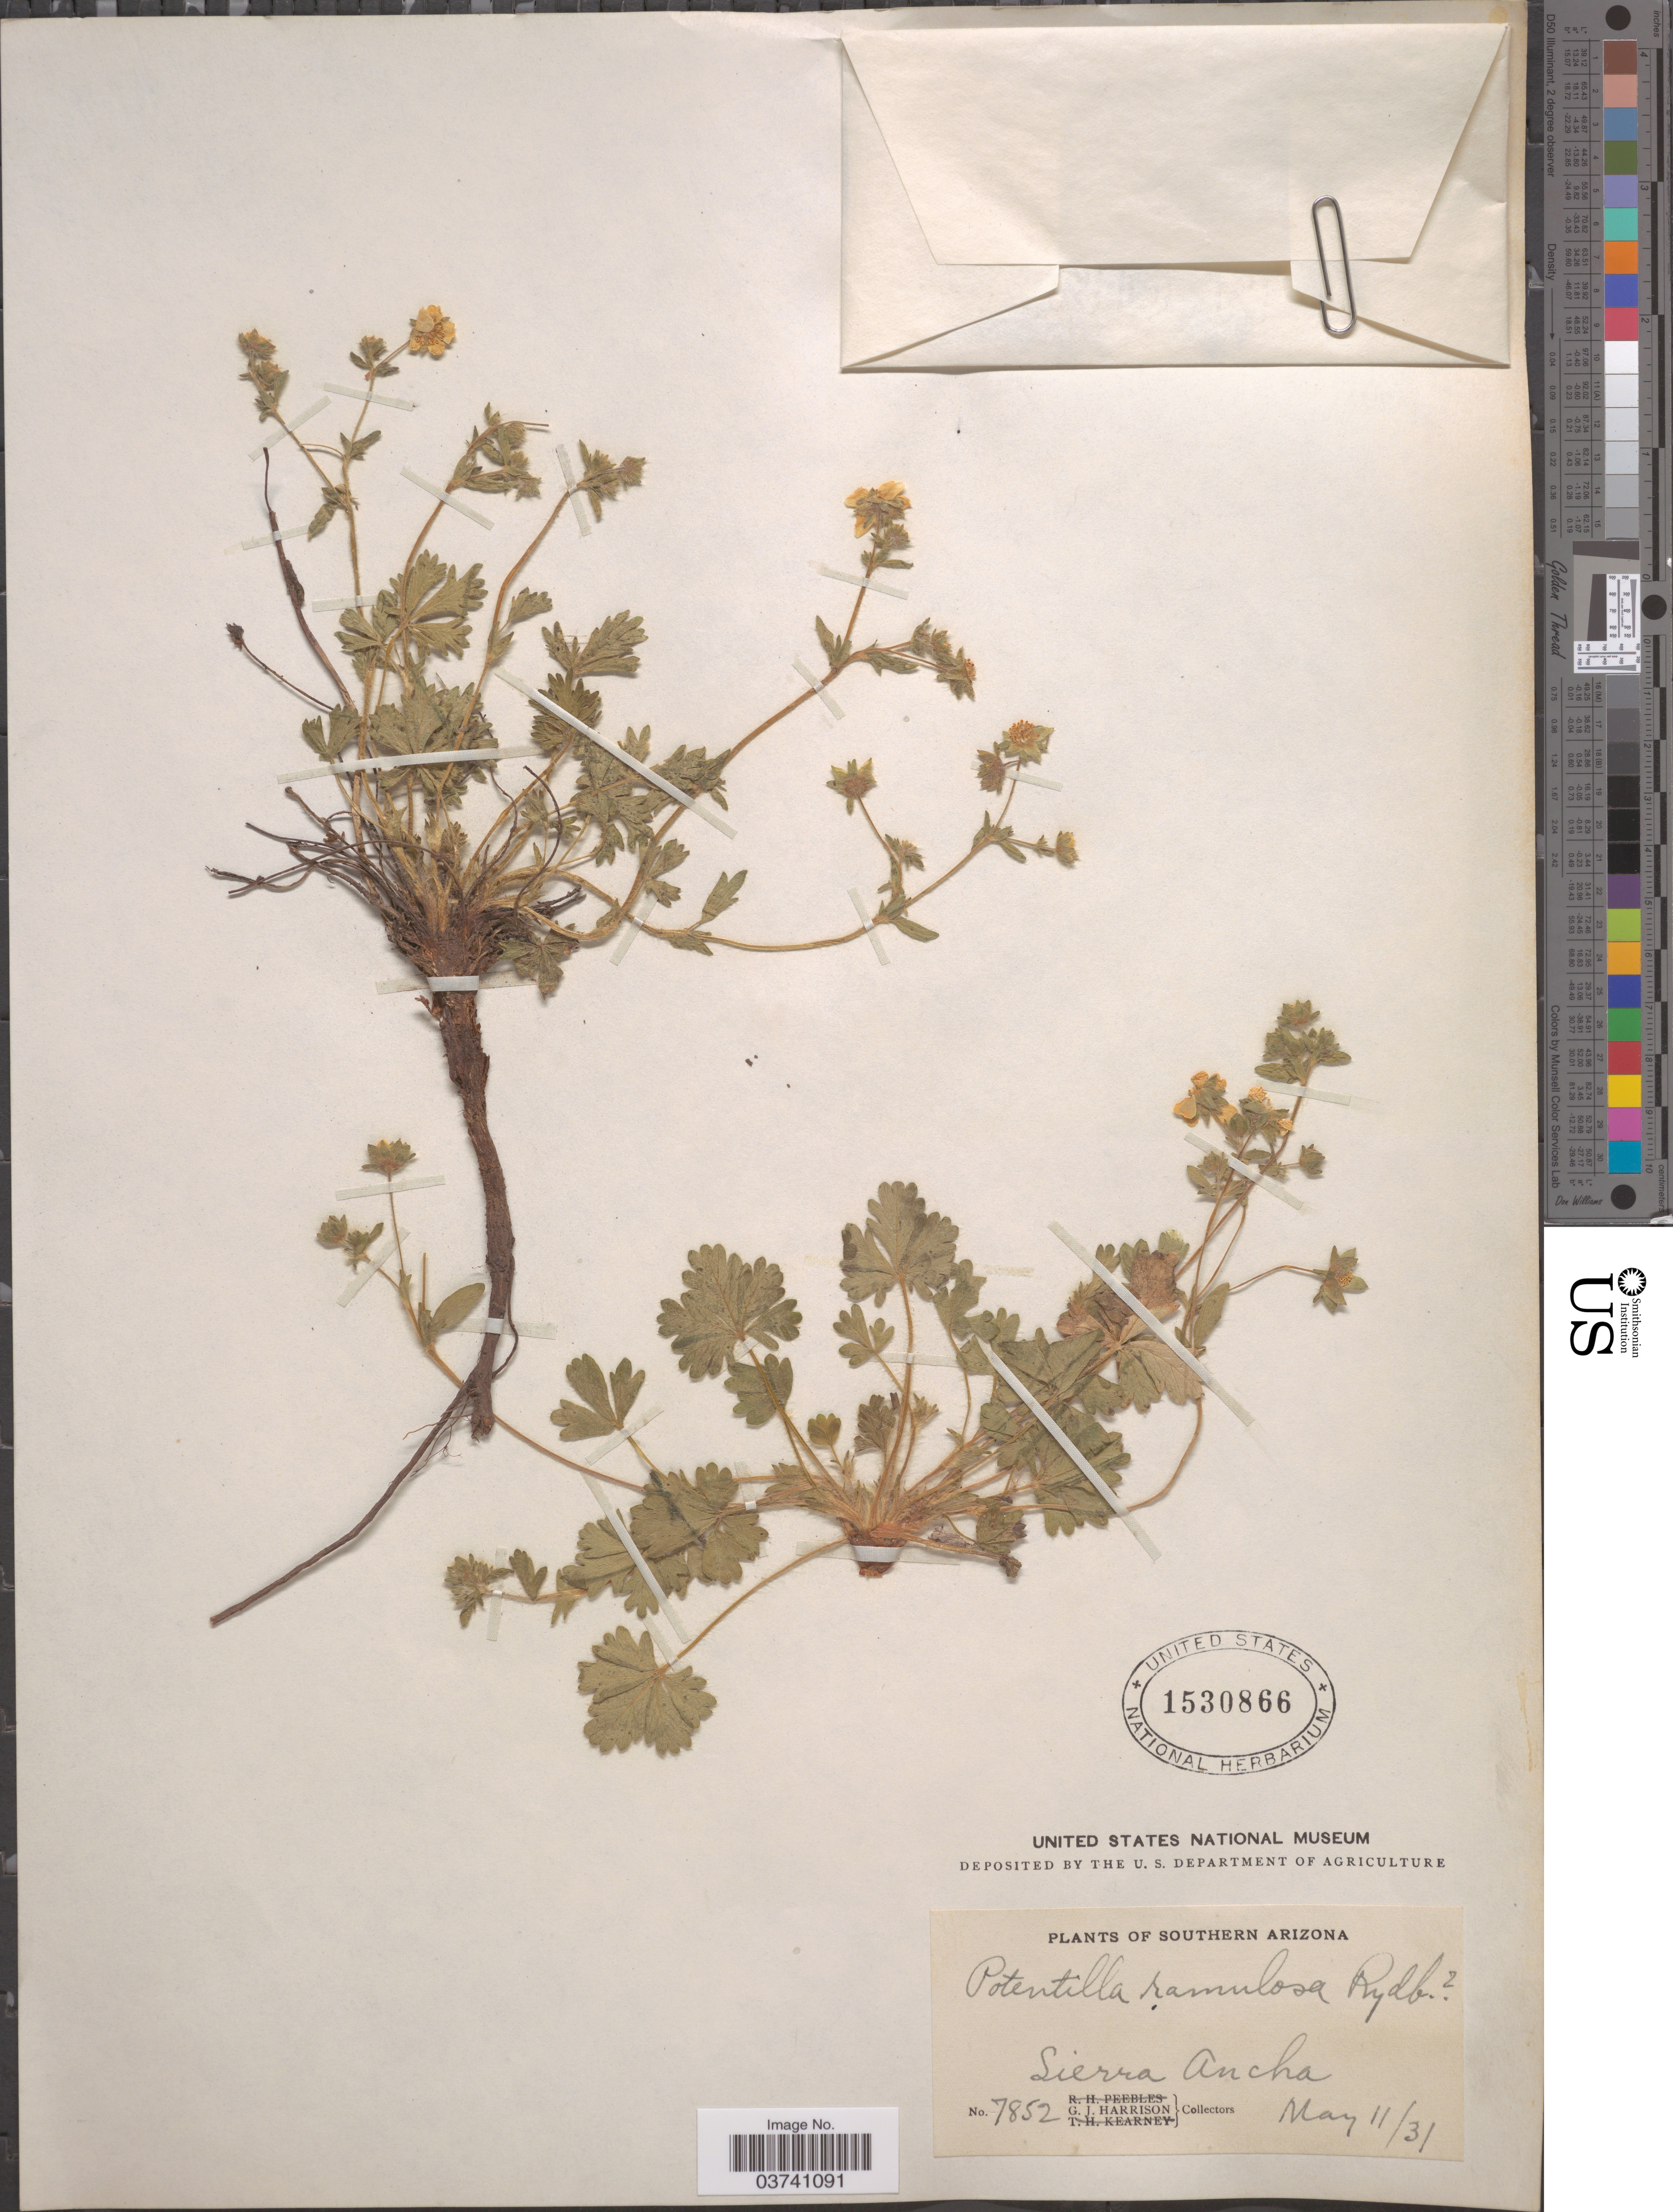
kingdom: Plantae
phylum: Tracheophyta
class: Magnoliopsida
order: Rosales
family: Rosaceae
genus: Potentilla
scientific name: Potentilla ramulosa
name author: Rydb.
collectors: G. J. Harrison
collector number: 7852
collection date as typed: Transcribed d/m/y: 11/5/31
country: United States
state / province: Arizona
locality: Southern Arizona. Sierra Ancha.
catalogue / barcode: US 1530866